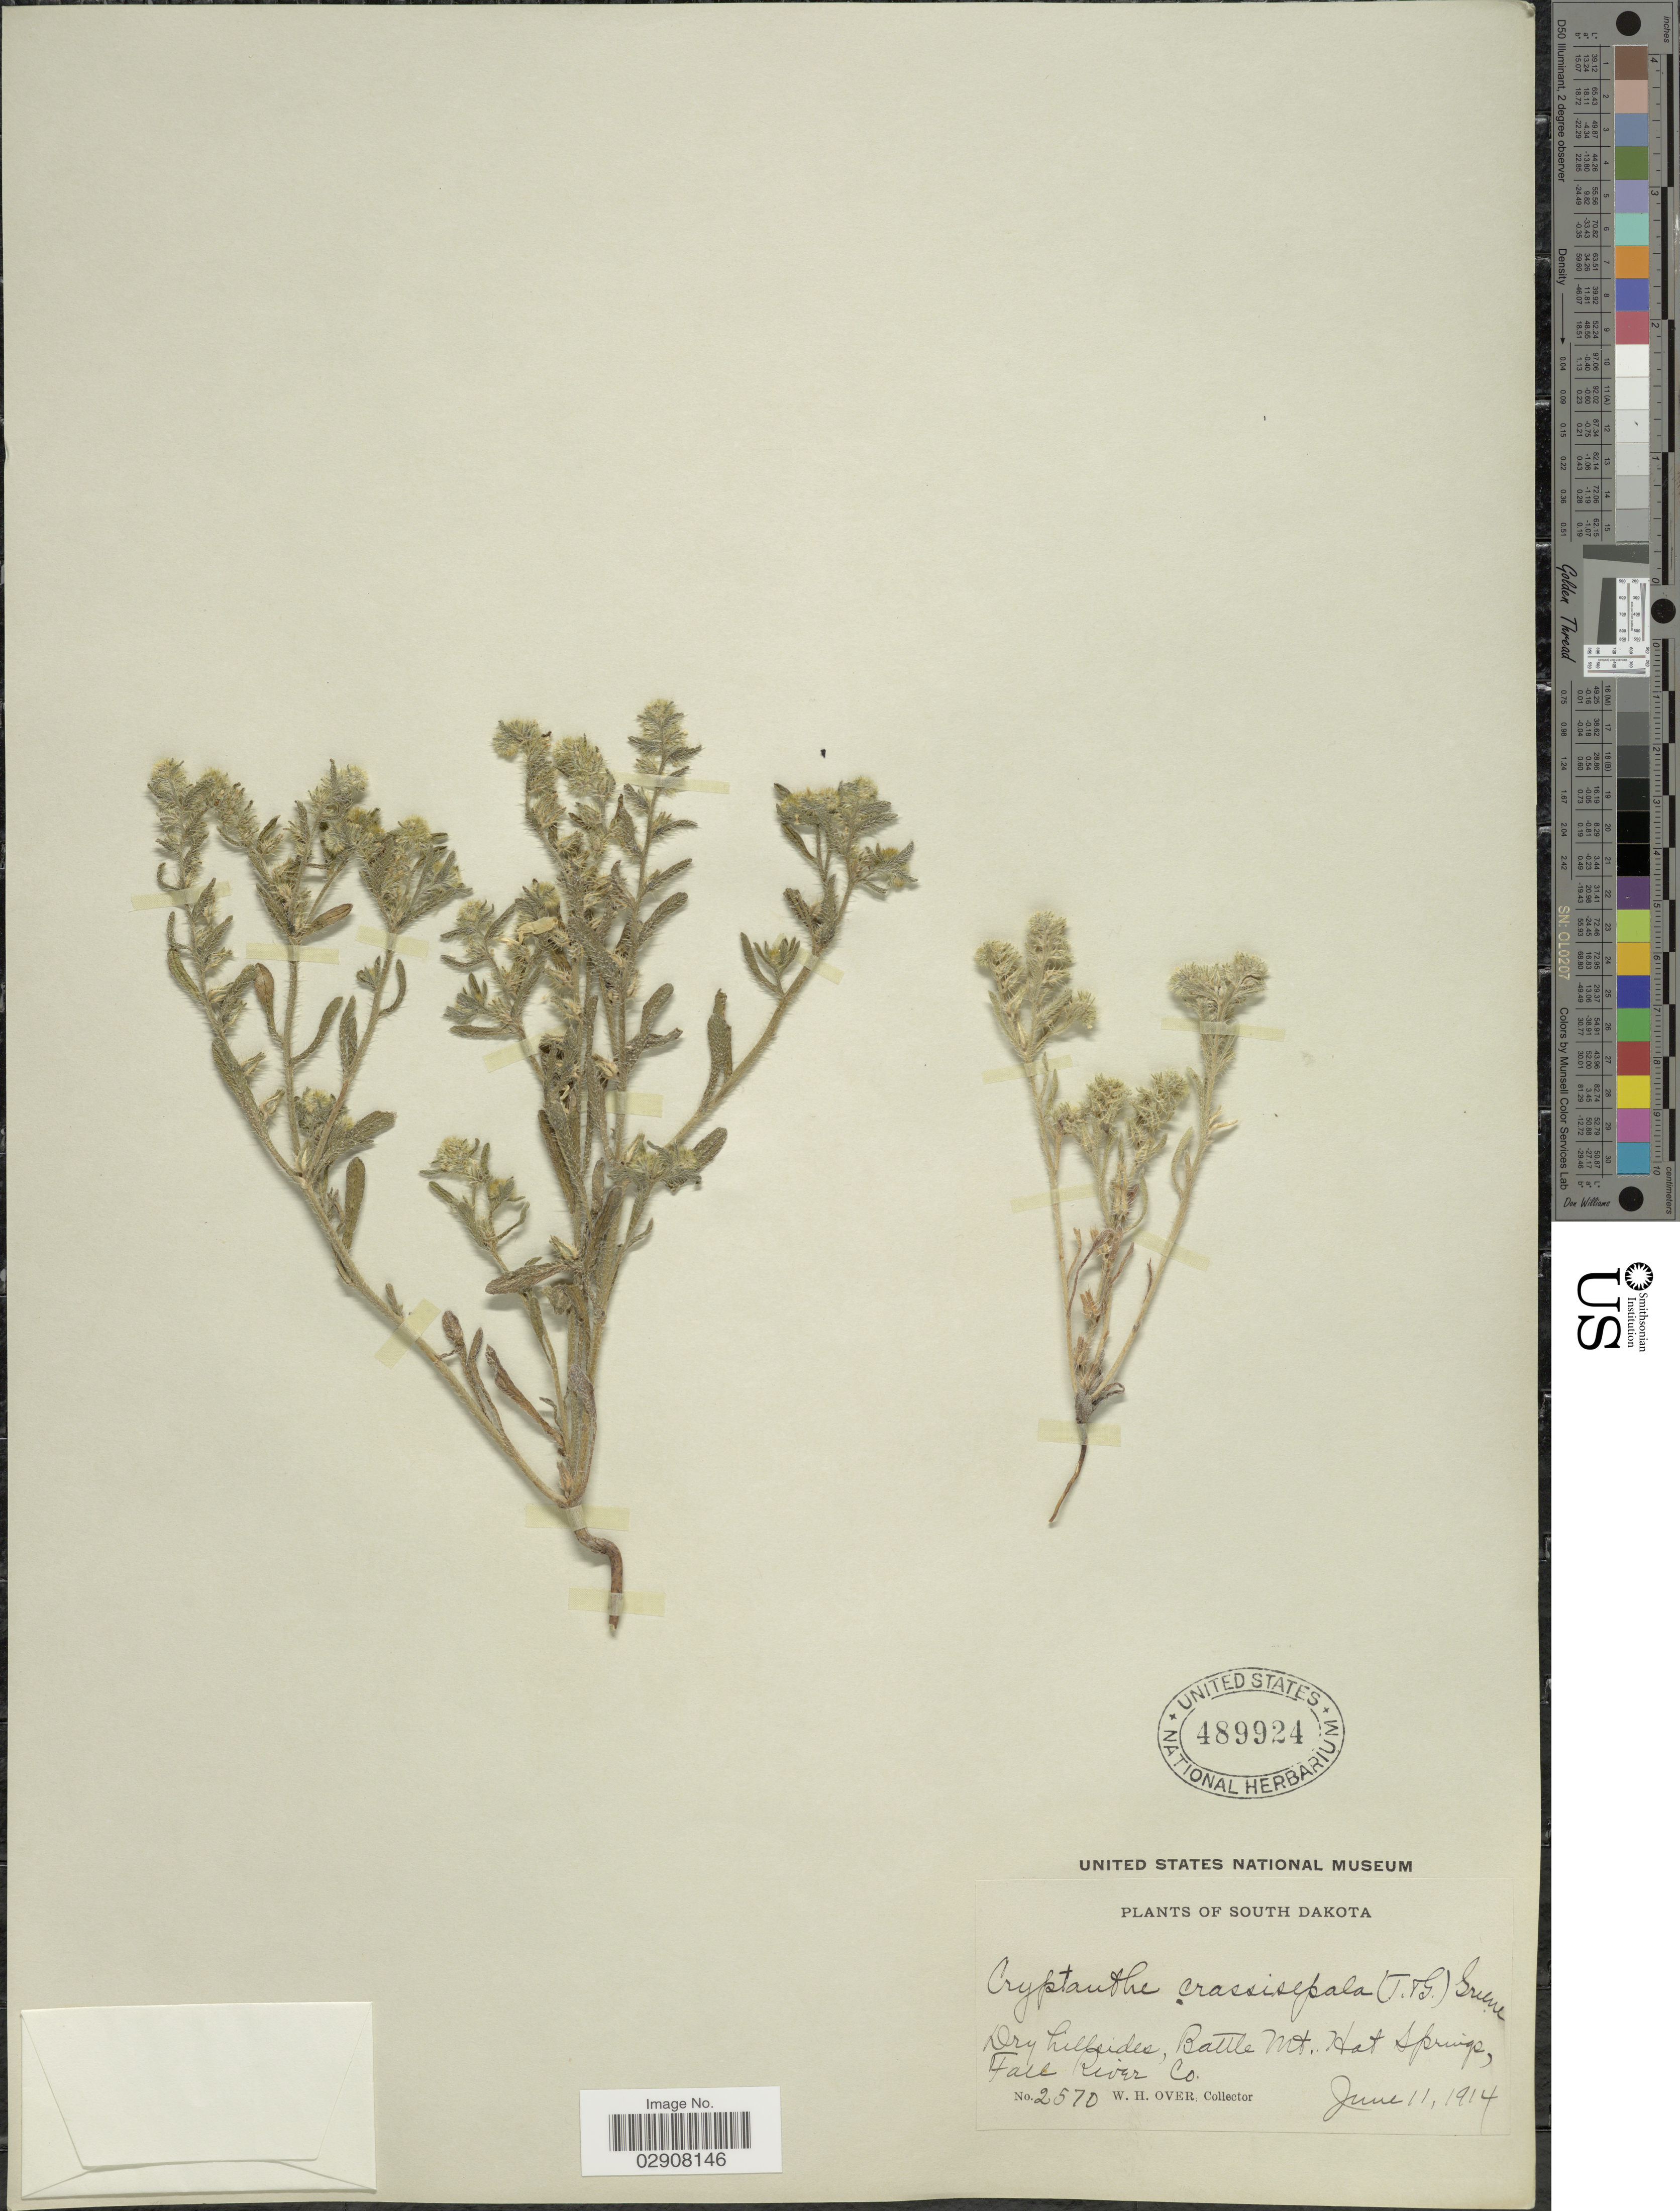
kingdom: Plantae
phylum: Tracheophyta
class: Magnoliopsida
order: Boraginales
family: Boraginaceae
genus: Cryptantha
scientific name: Cryptantha minima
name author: Rydb.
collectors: W. Over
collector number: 2570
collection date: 1914-06-11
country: United States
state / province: South Dakota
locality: Dry hillsides, Battle Mt., Hot Springs, Fall River Co.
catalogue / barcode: US 489924